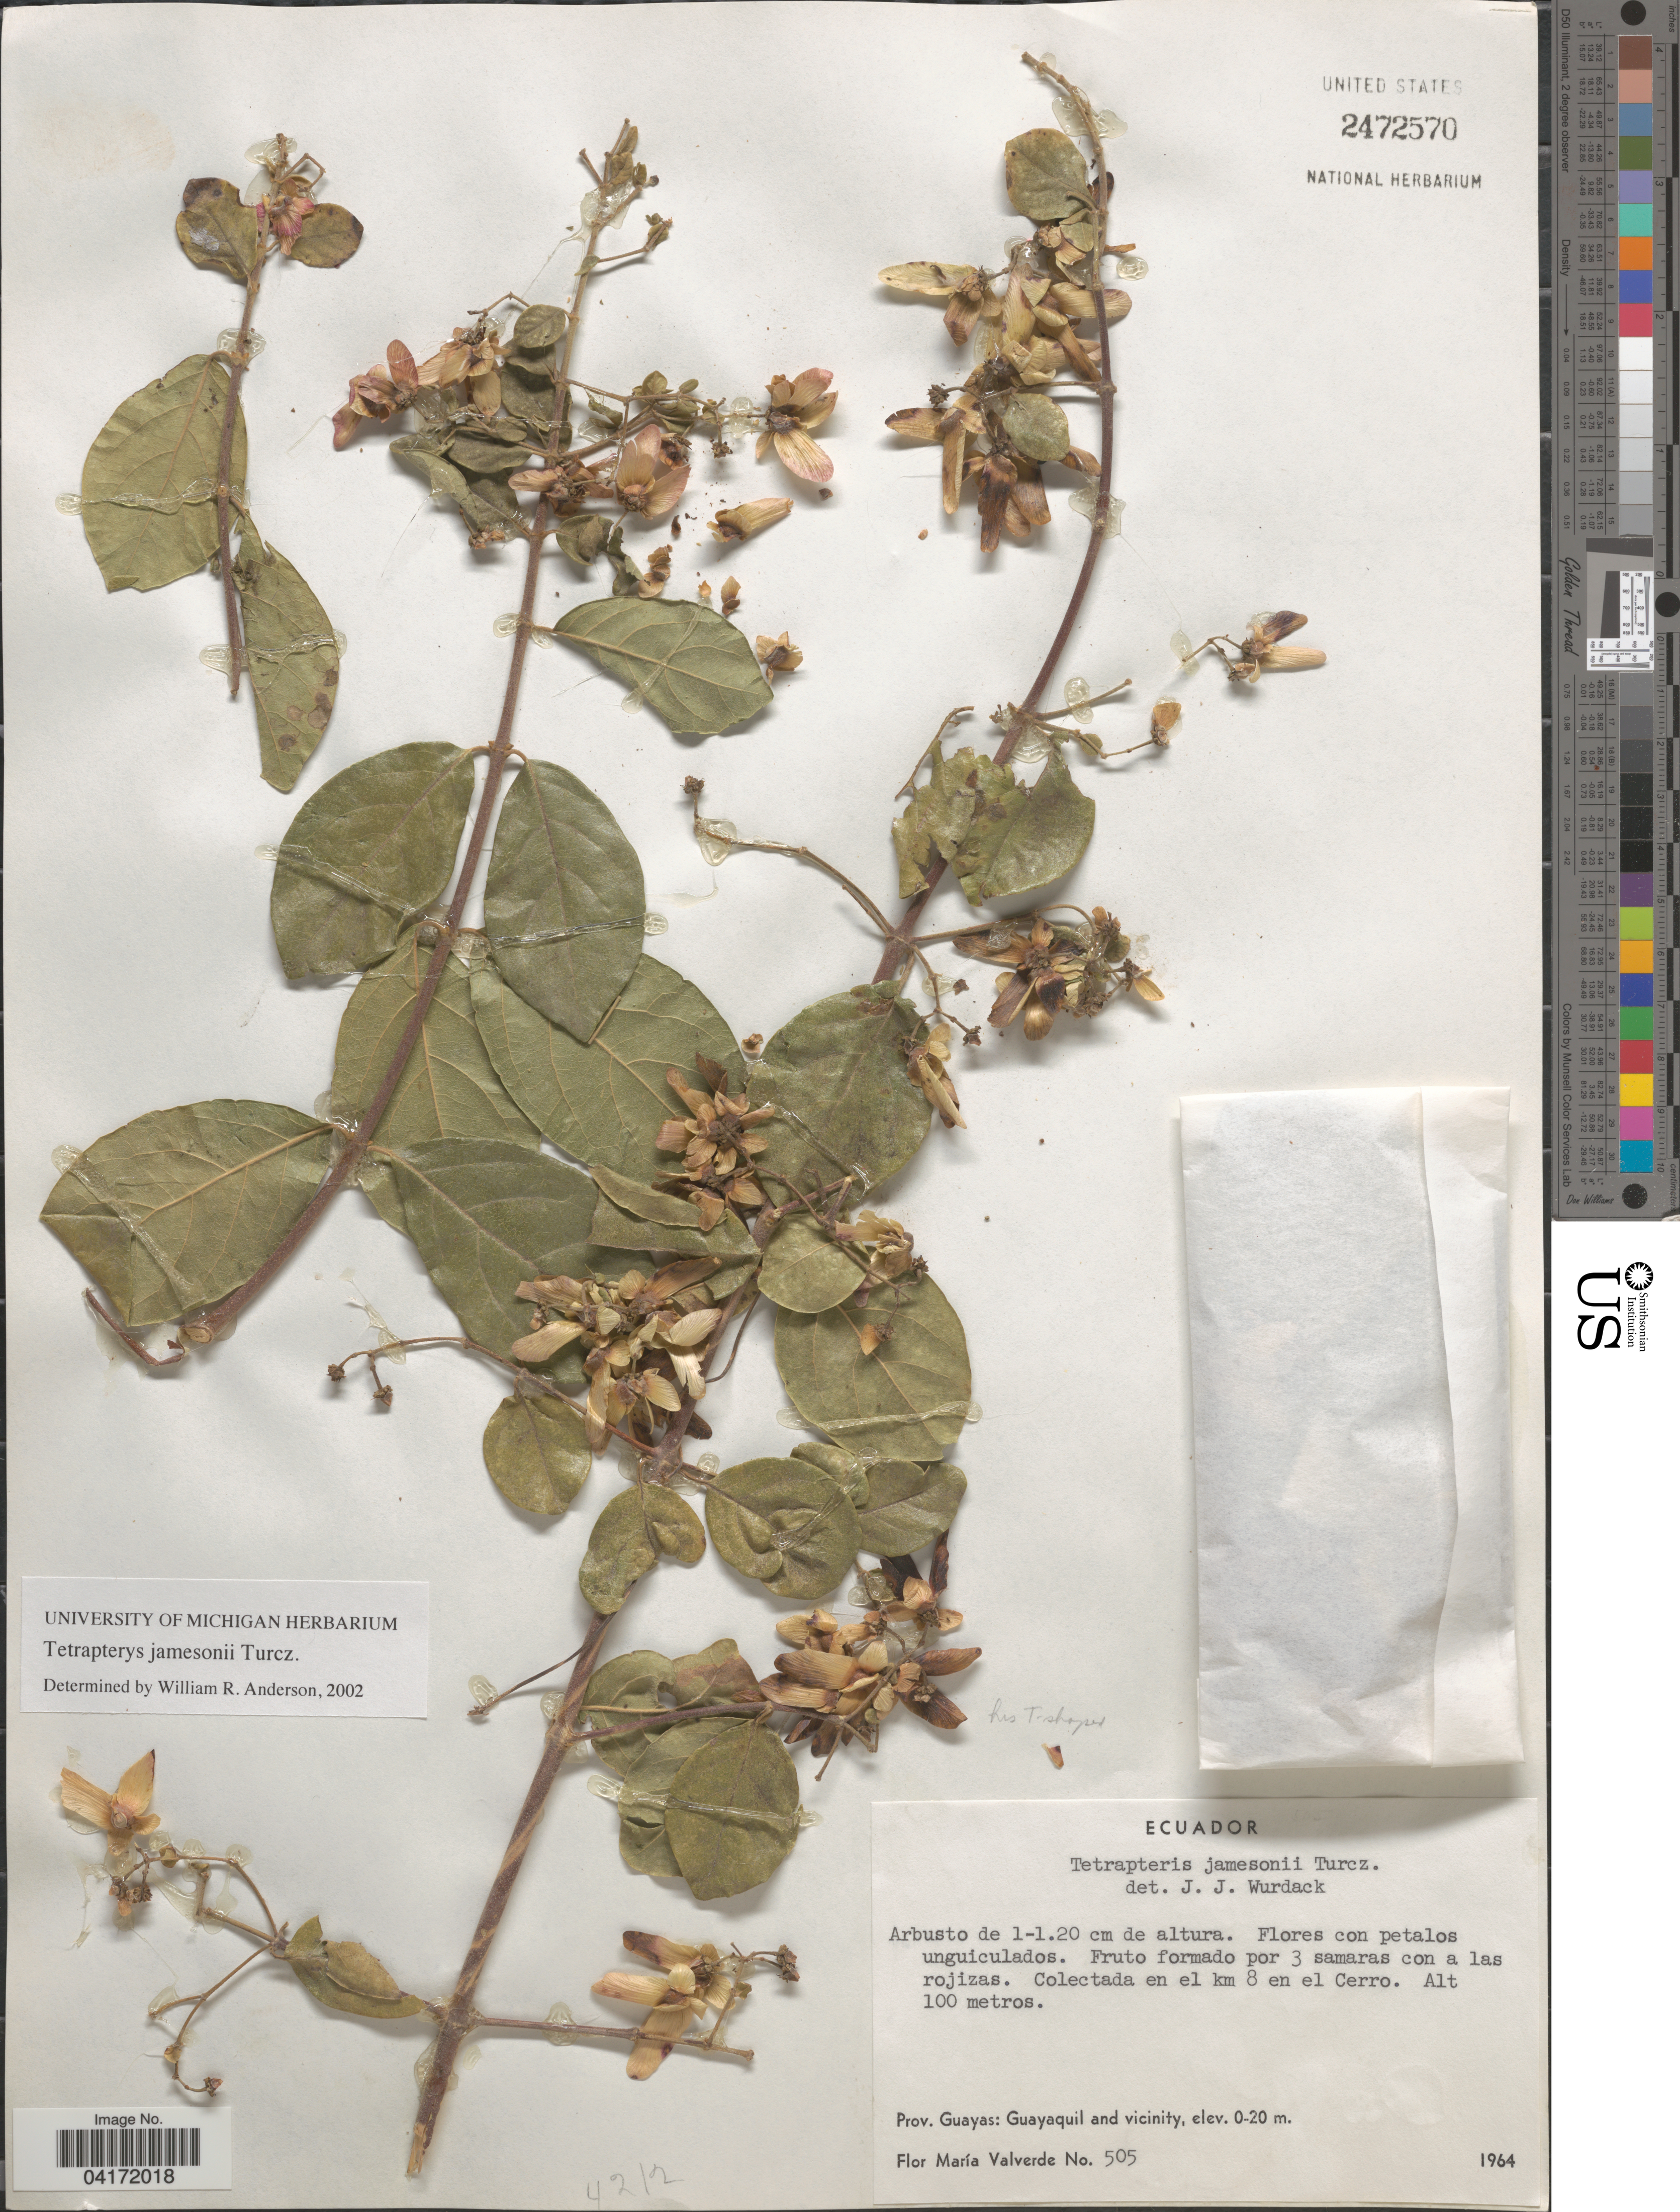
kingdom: Plantae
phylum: Tracheophyta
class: Magnoliopsida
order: Malpighiales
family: Malpighiaceae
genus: Tetrapterys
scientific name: Tetrapterys jamesonii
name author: Turcz.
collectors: F. M. Valverde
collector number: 505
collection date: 1964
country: Ecuador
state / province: Guayas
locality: Guayaquil and vicinity.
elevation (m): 100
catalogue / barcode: US 2472570